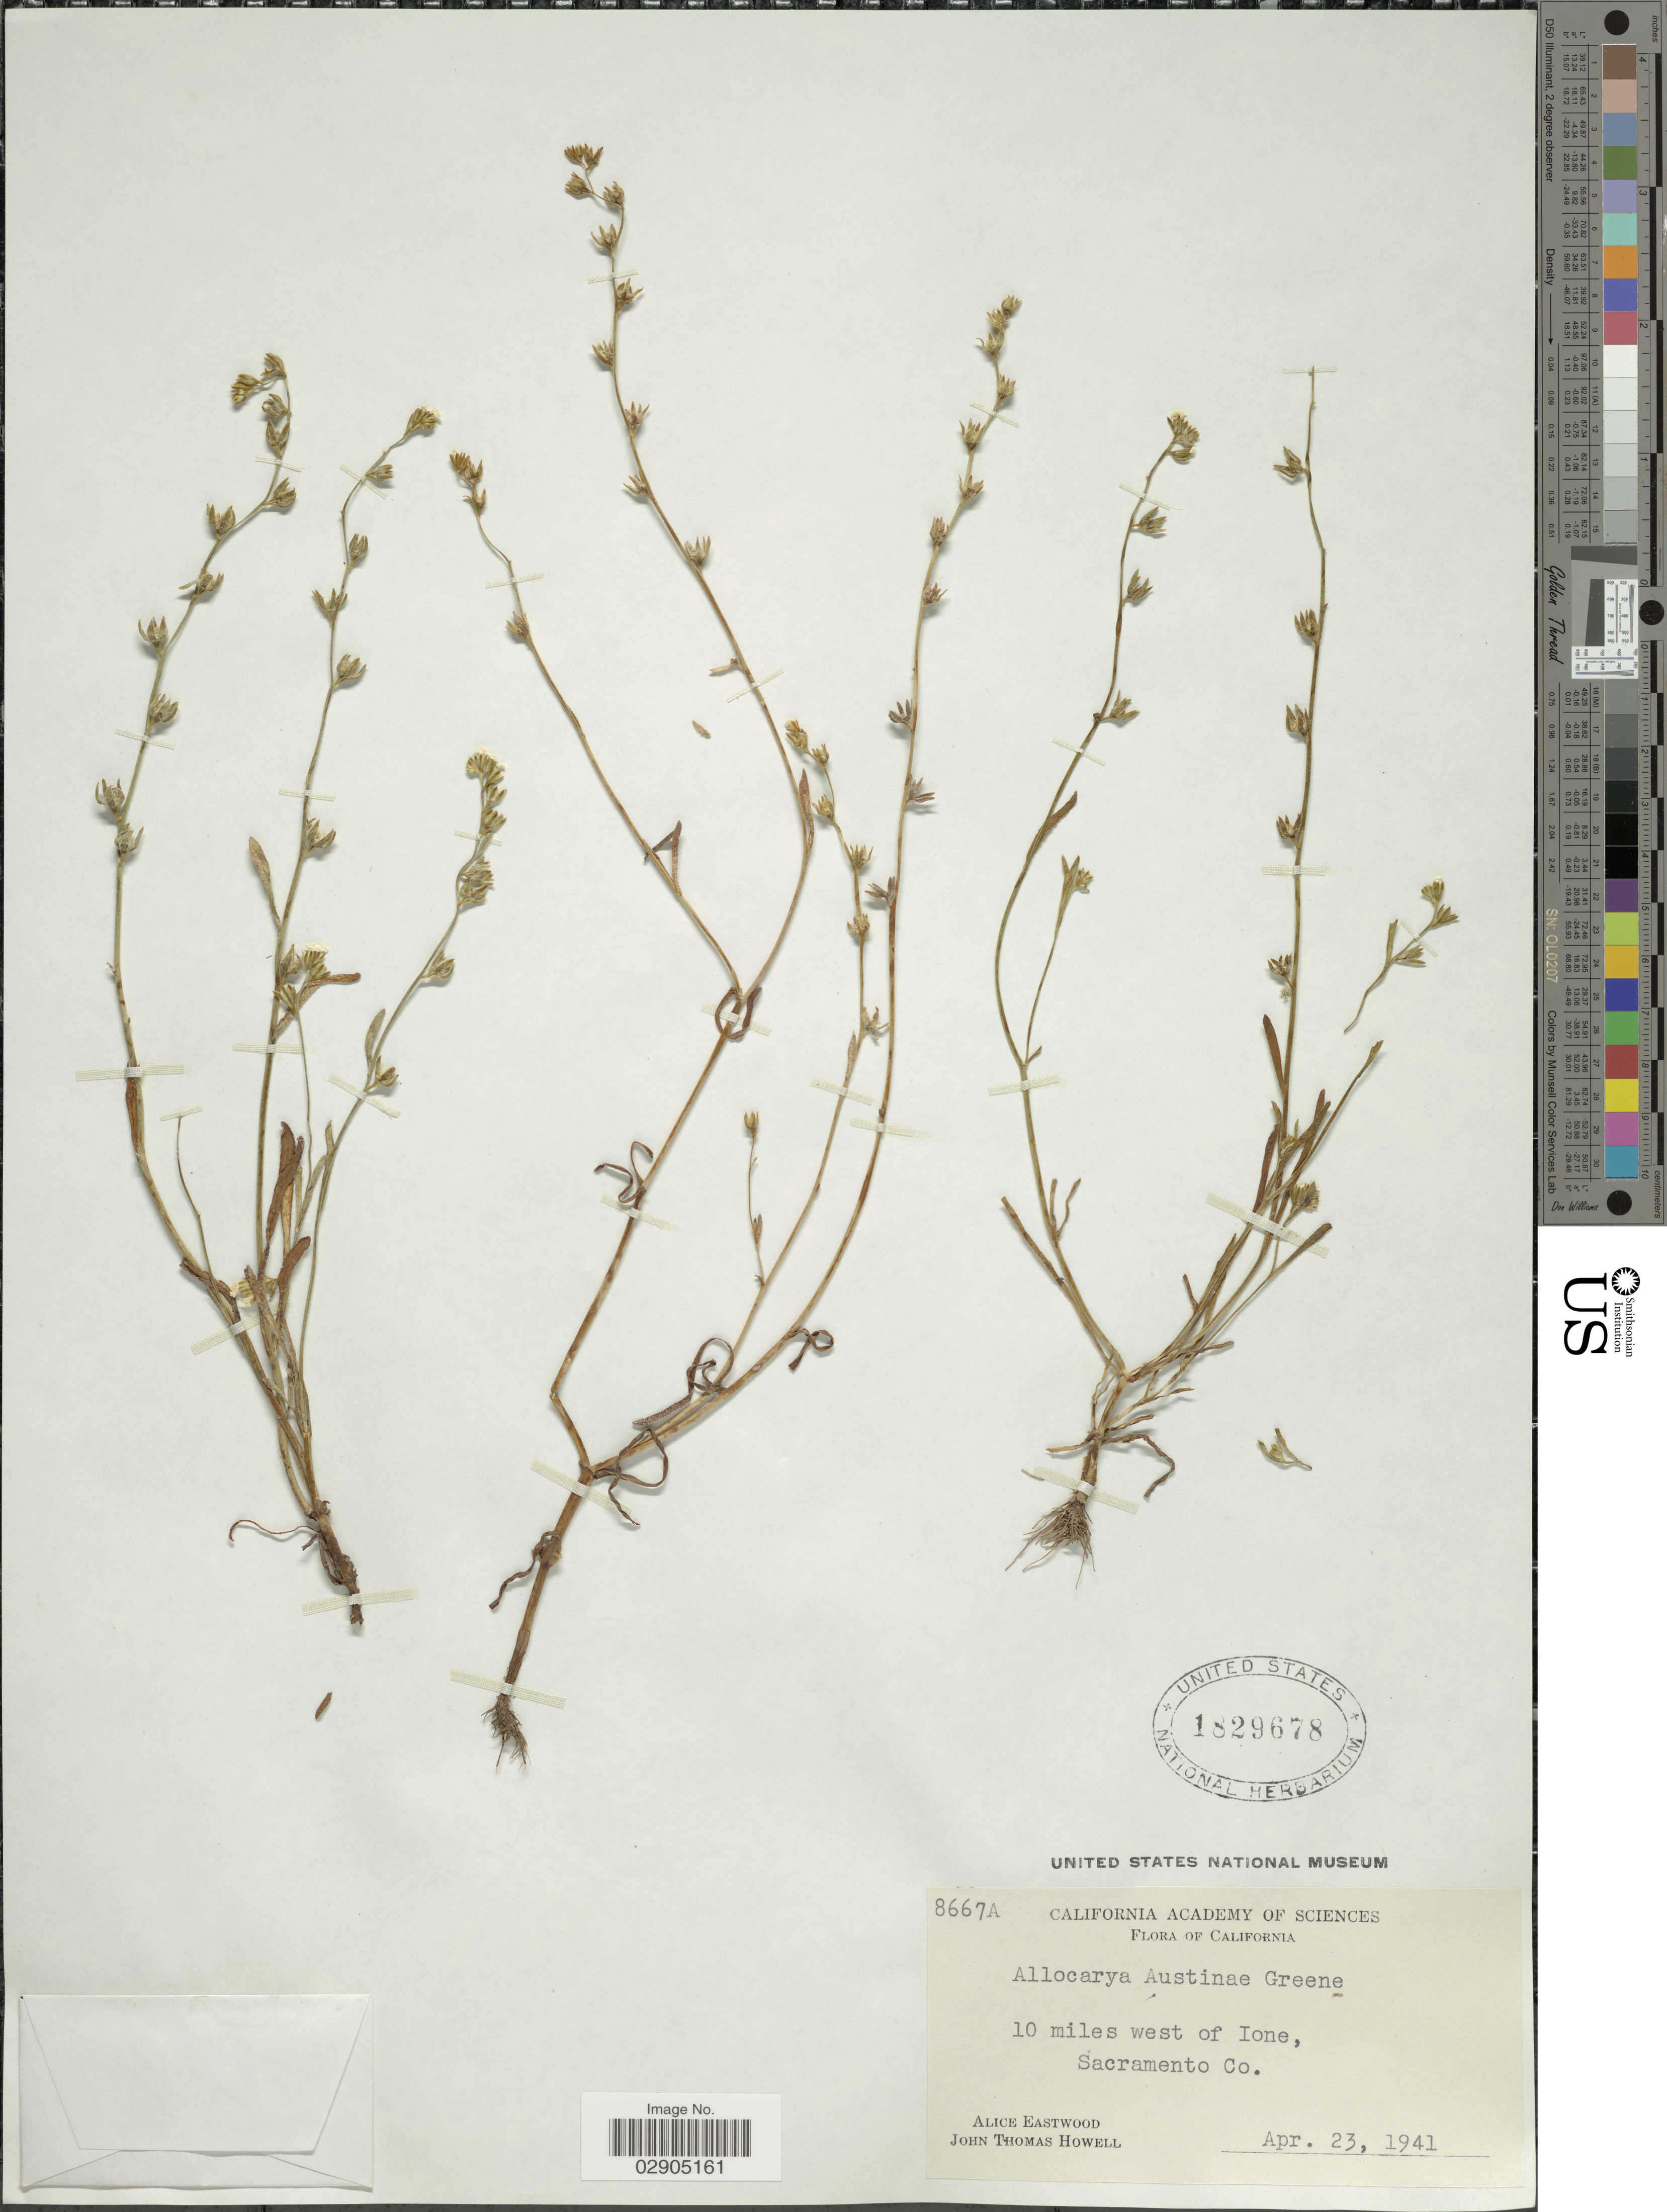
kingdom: Plantae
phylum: Tracheophyta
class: Magnoliopsida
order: Boraginales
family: Boraginaceae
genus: Allocarya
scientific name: Allocarya austinae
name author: S.W. Greene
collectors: A. Eastwood & J. T. Howell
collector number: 8667A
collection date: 1941-04-23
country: United States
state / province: California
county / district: Sacramento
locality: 10 miles west of Ione, Sacramento Co.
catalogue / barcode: US 1829678